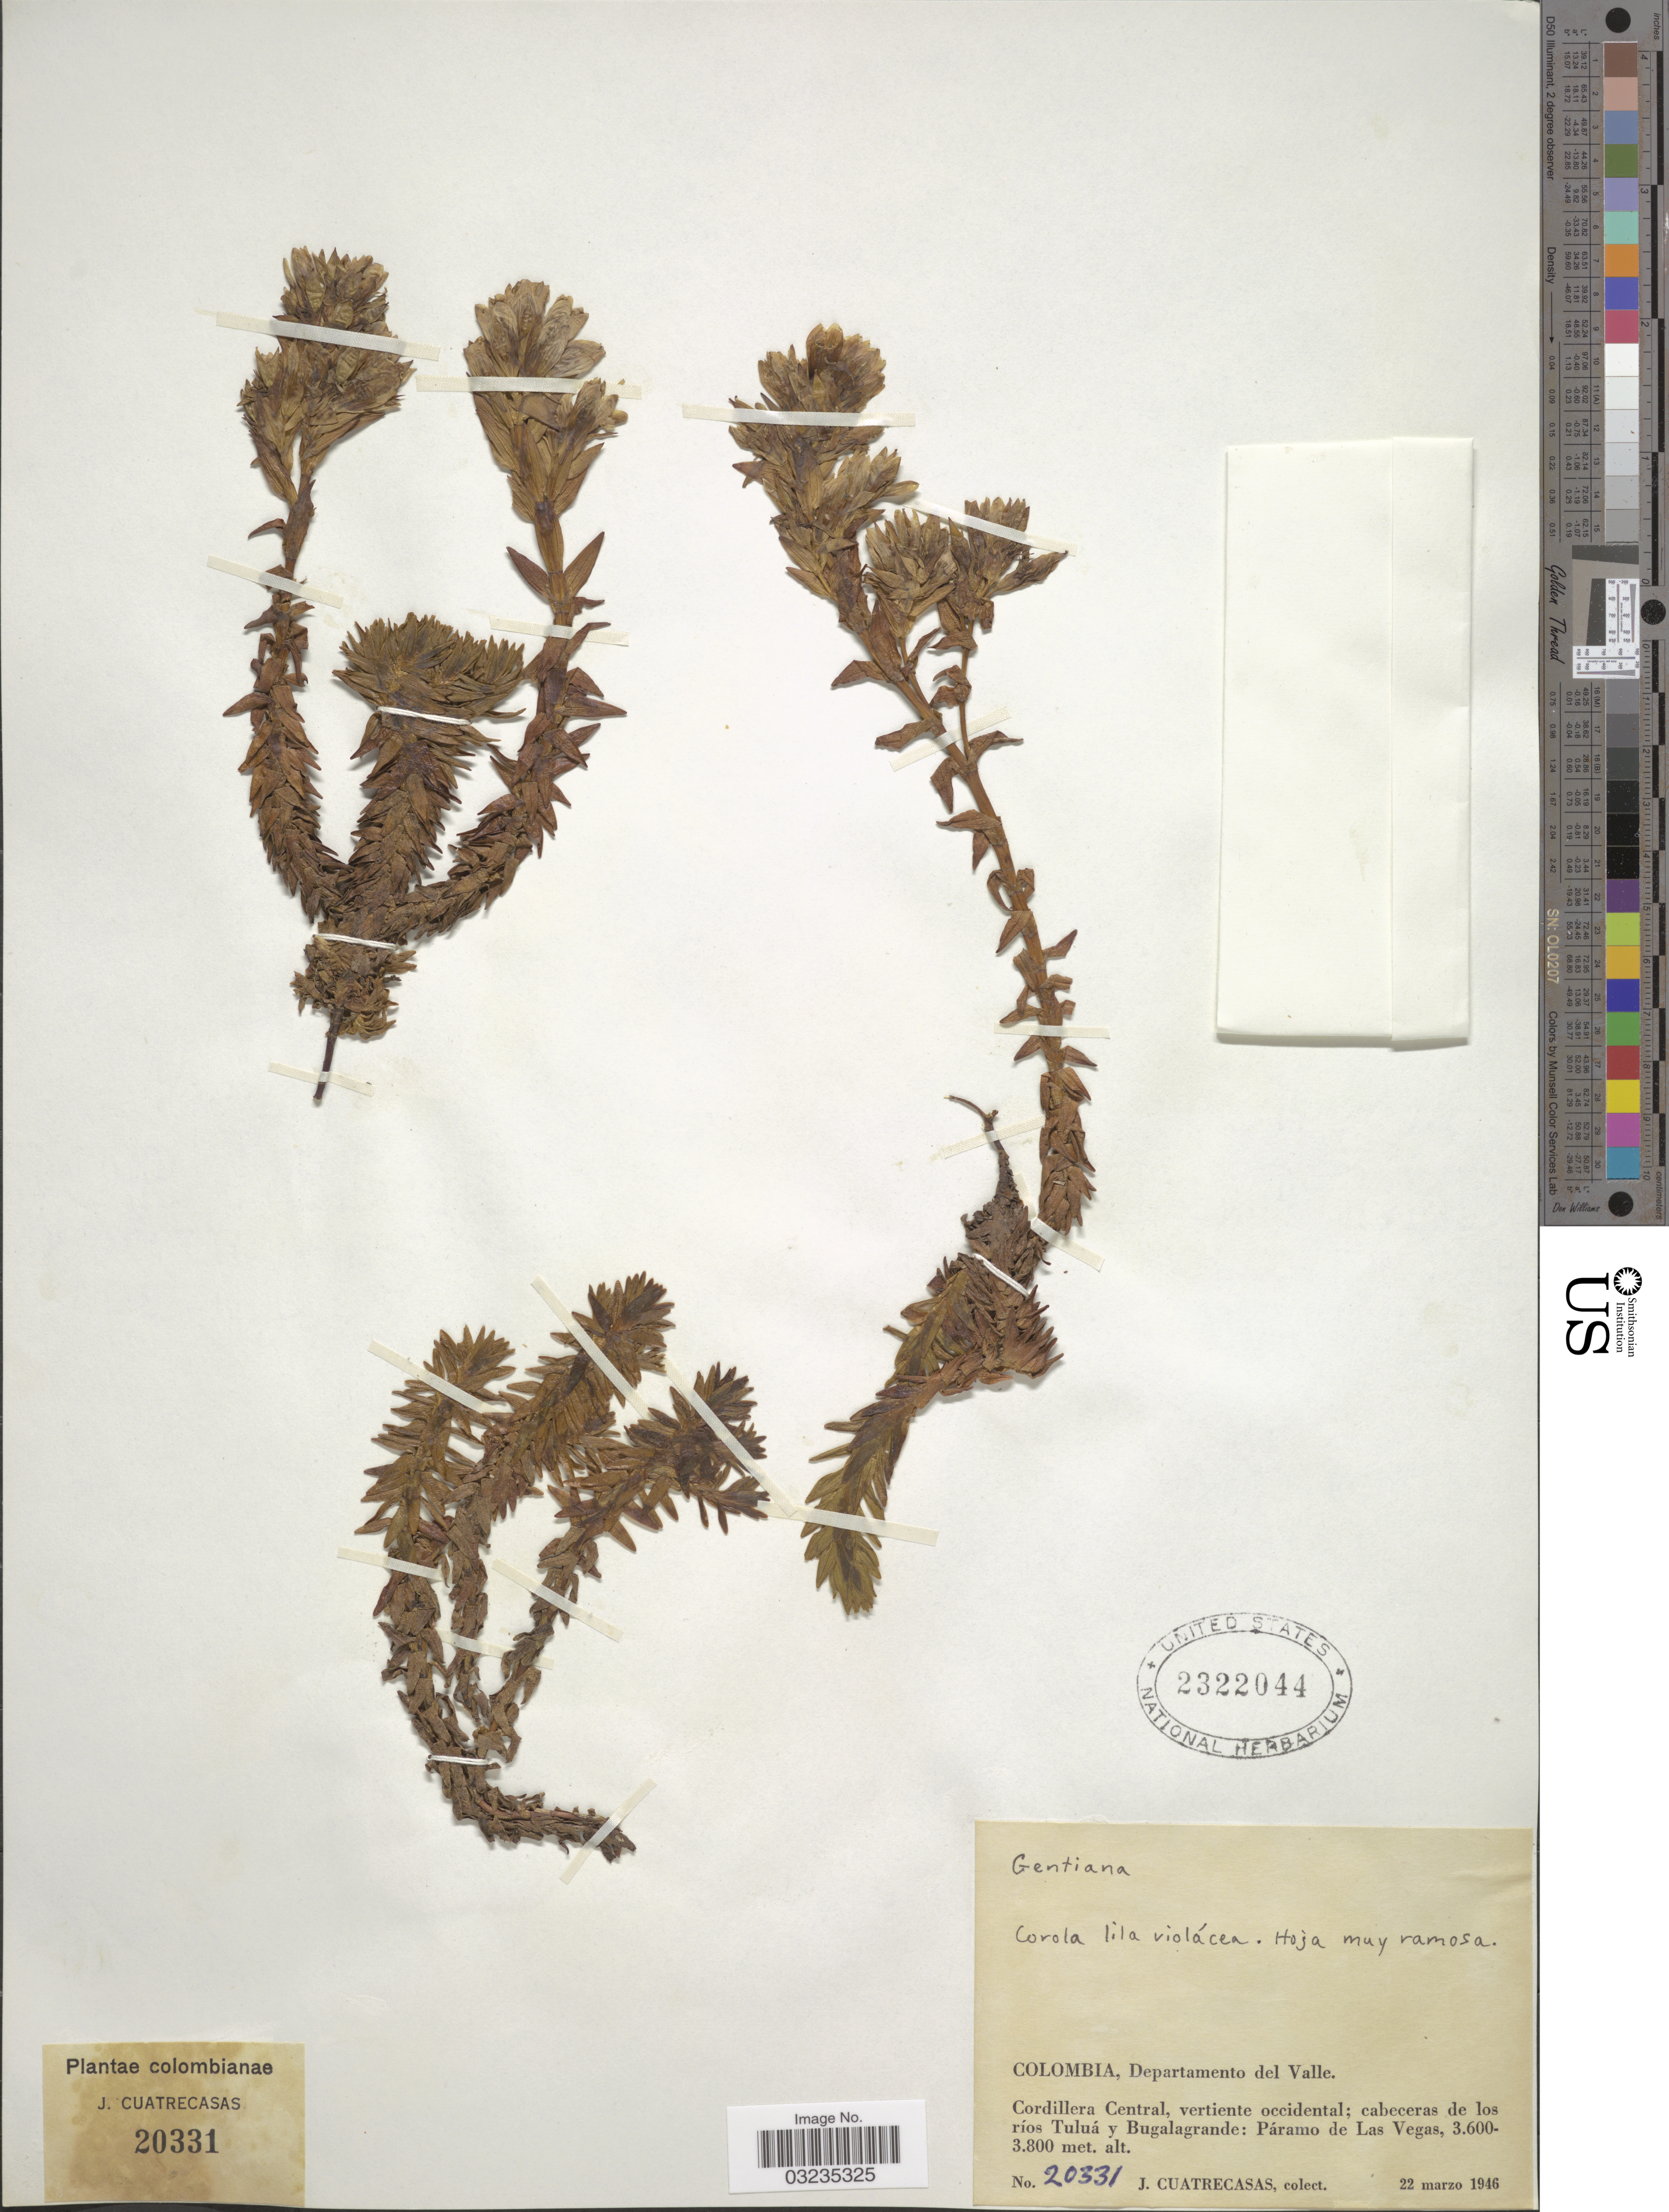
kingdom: Plantae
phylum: Tracheophyta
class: Magnoliopsida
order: Gentianales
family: Gentianaceae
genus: Gentiana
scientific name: Gentiana sp.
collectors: J. Cuatrecasas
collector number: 20331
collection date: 1946-03-22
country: Colombia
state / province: Valle del Cauca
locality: Departamento del Valle. Cordillera Central, vertiente occidental; cabeceras de los ríos Tuluá y Bugalagrande: Páramo de Las Vegas.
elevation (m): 3600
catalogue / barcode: US 2322044